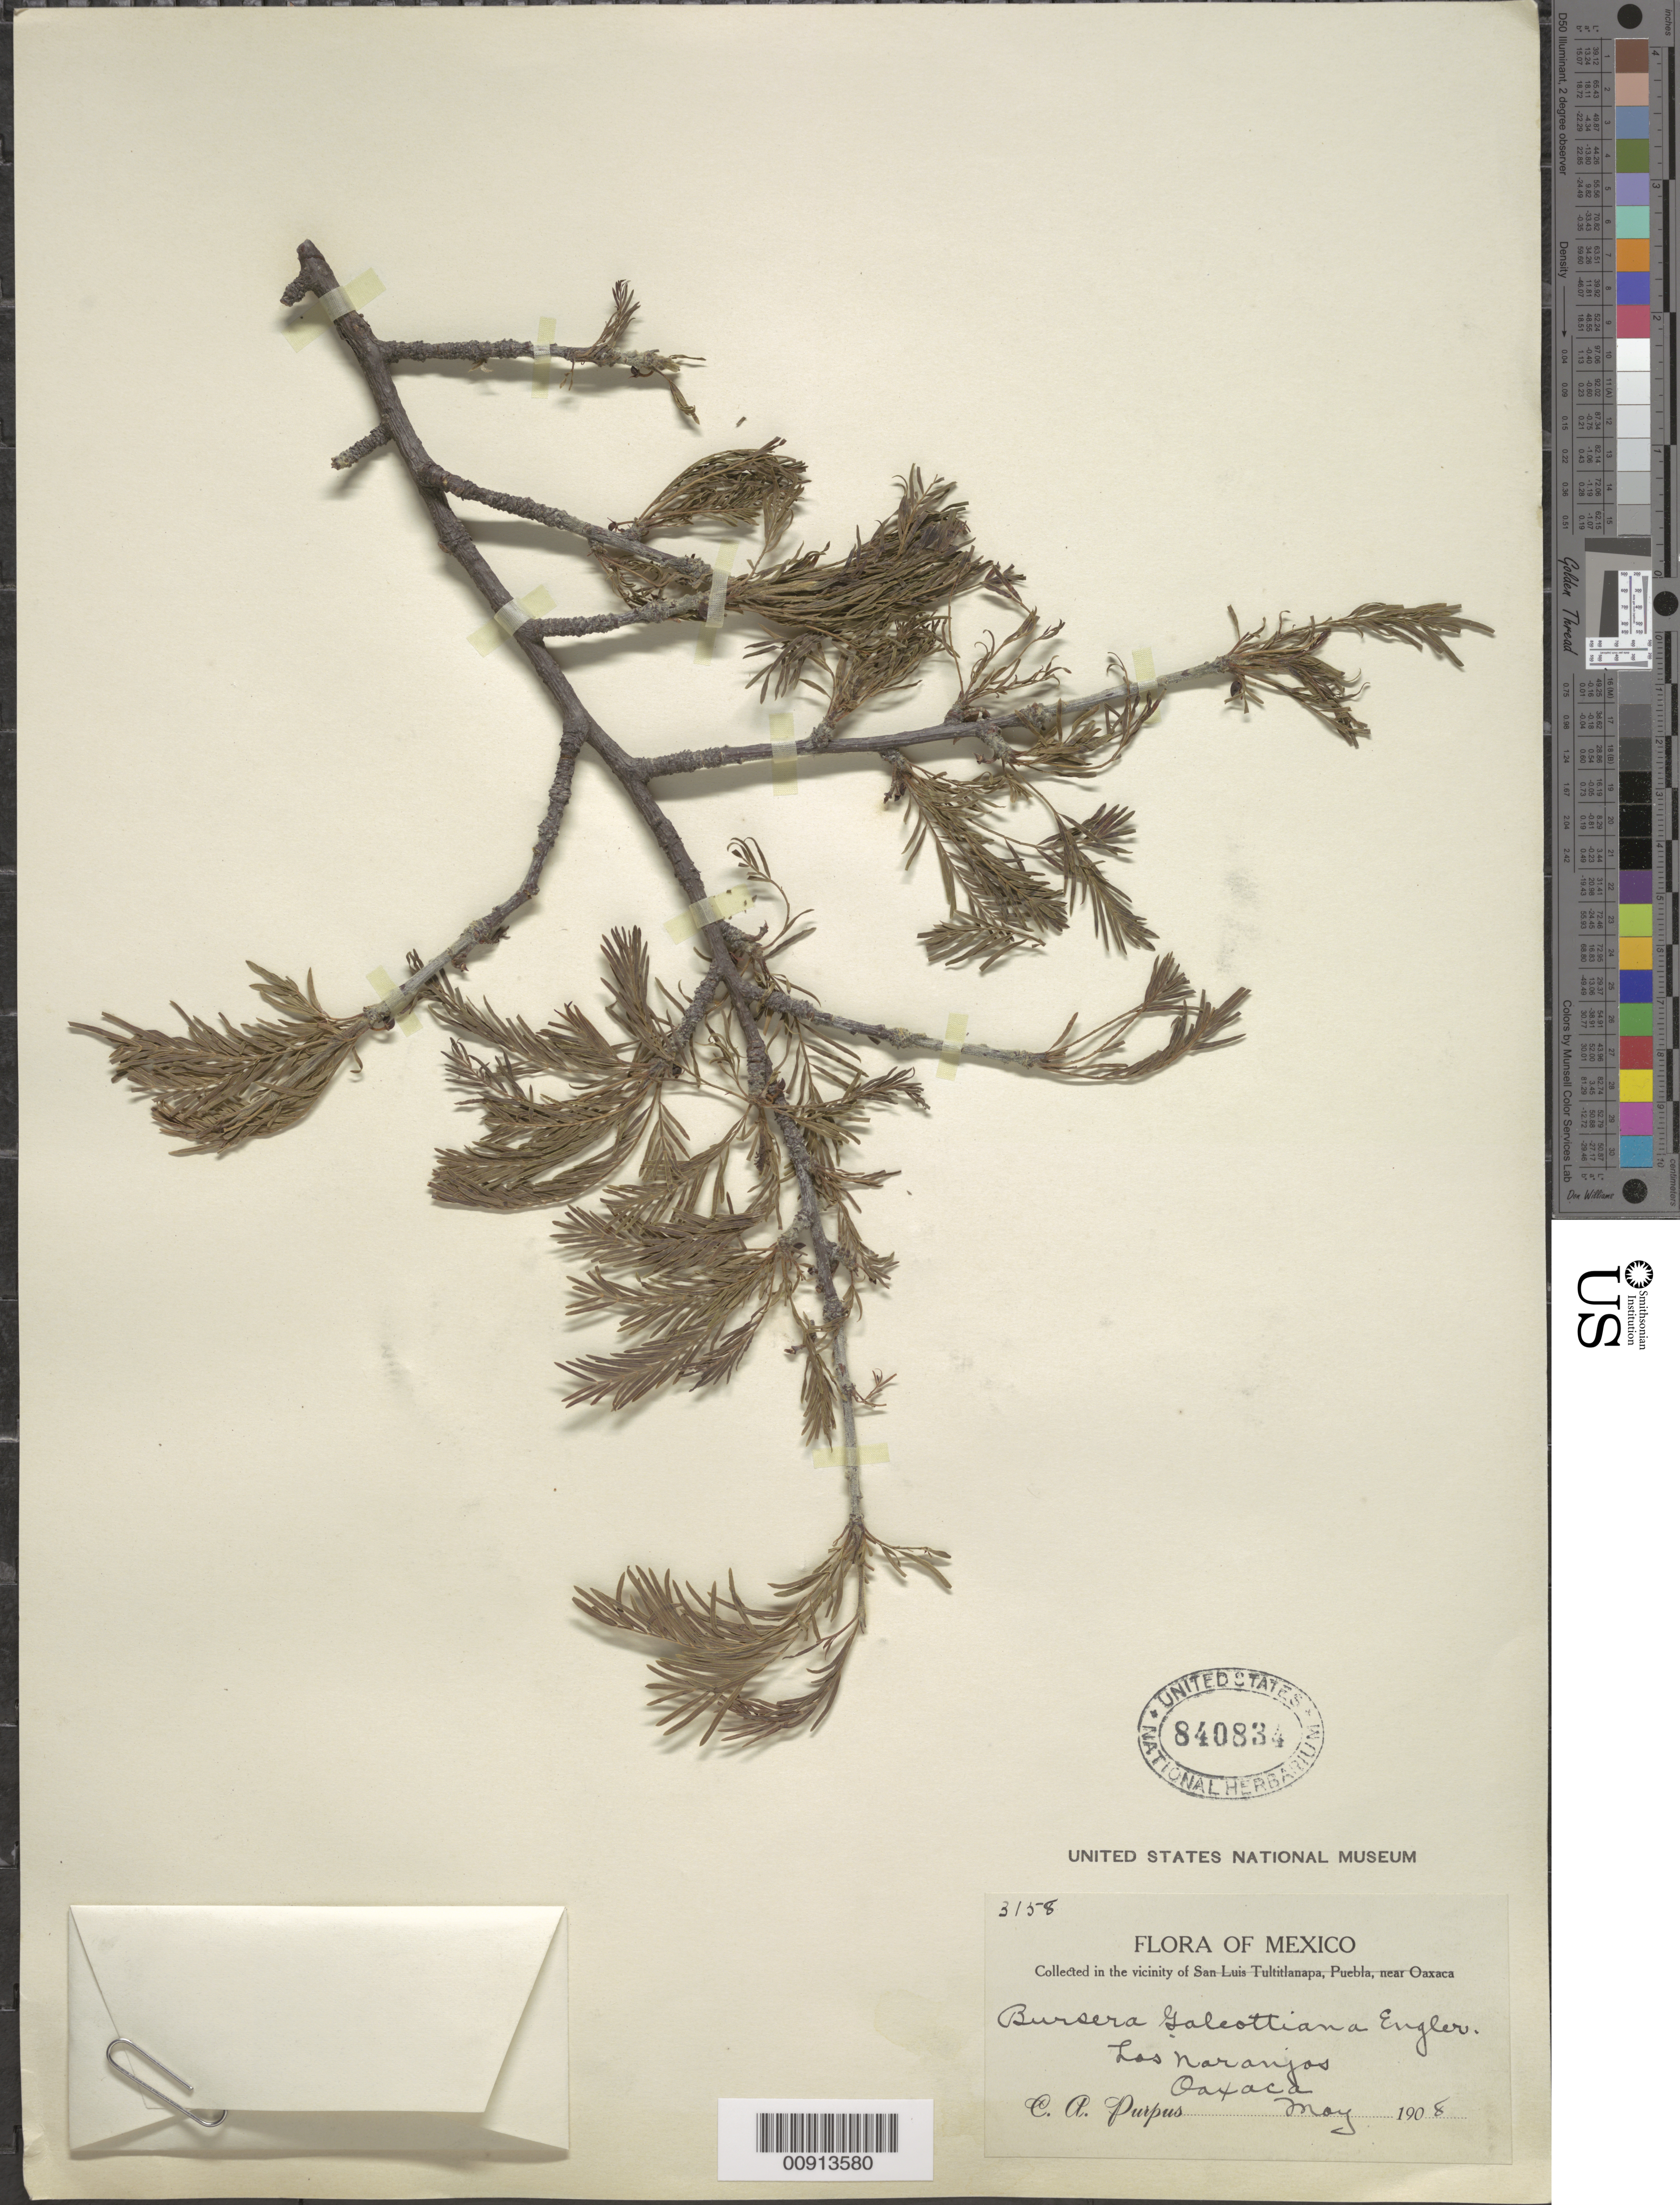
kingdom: Plantae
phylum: Tracheophyta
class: Magnoliopsida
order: Sapindales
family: Burseraceae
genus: Bursera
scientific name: Bursera galeottiana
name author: Engl.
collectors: C. A. Purpus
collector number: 3158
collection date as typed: May 1908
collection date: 1908-05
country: Mexico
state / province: Oaxaca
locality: Los Naranjos, Oaxaca.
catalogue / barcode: US 840834